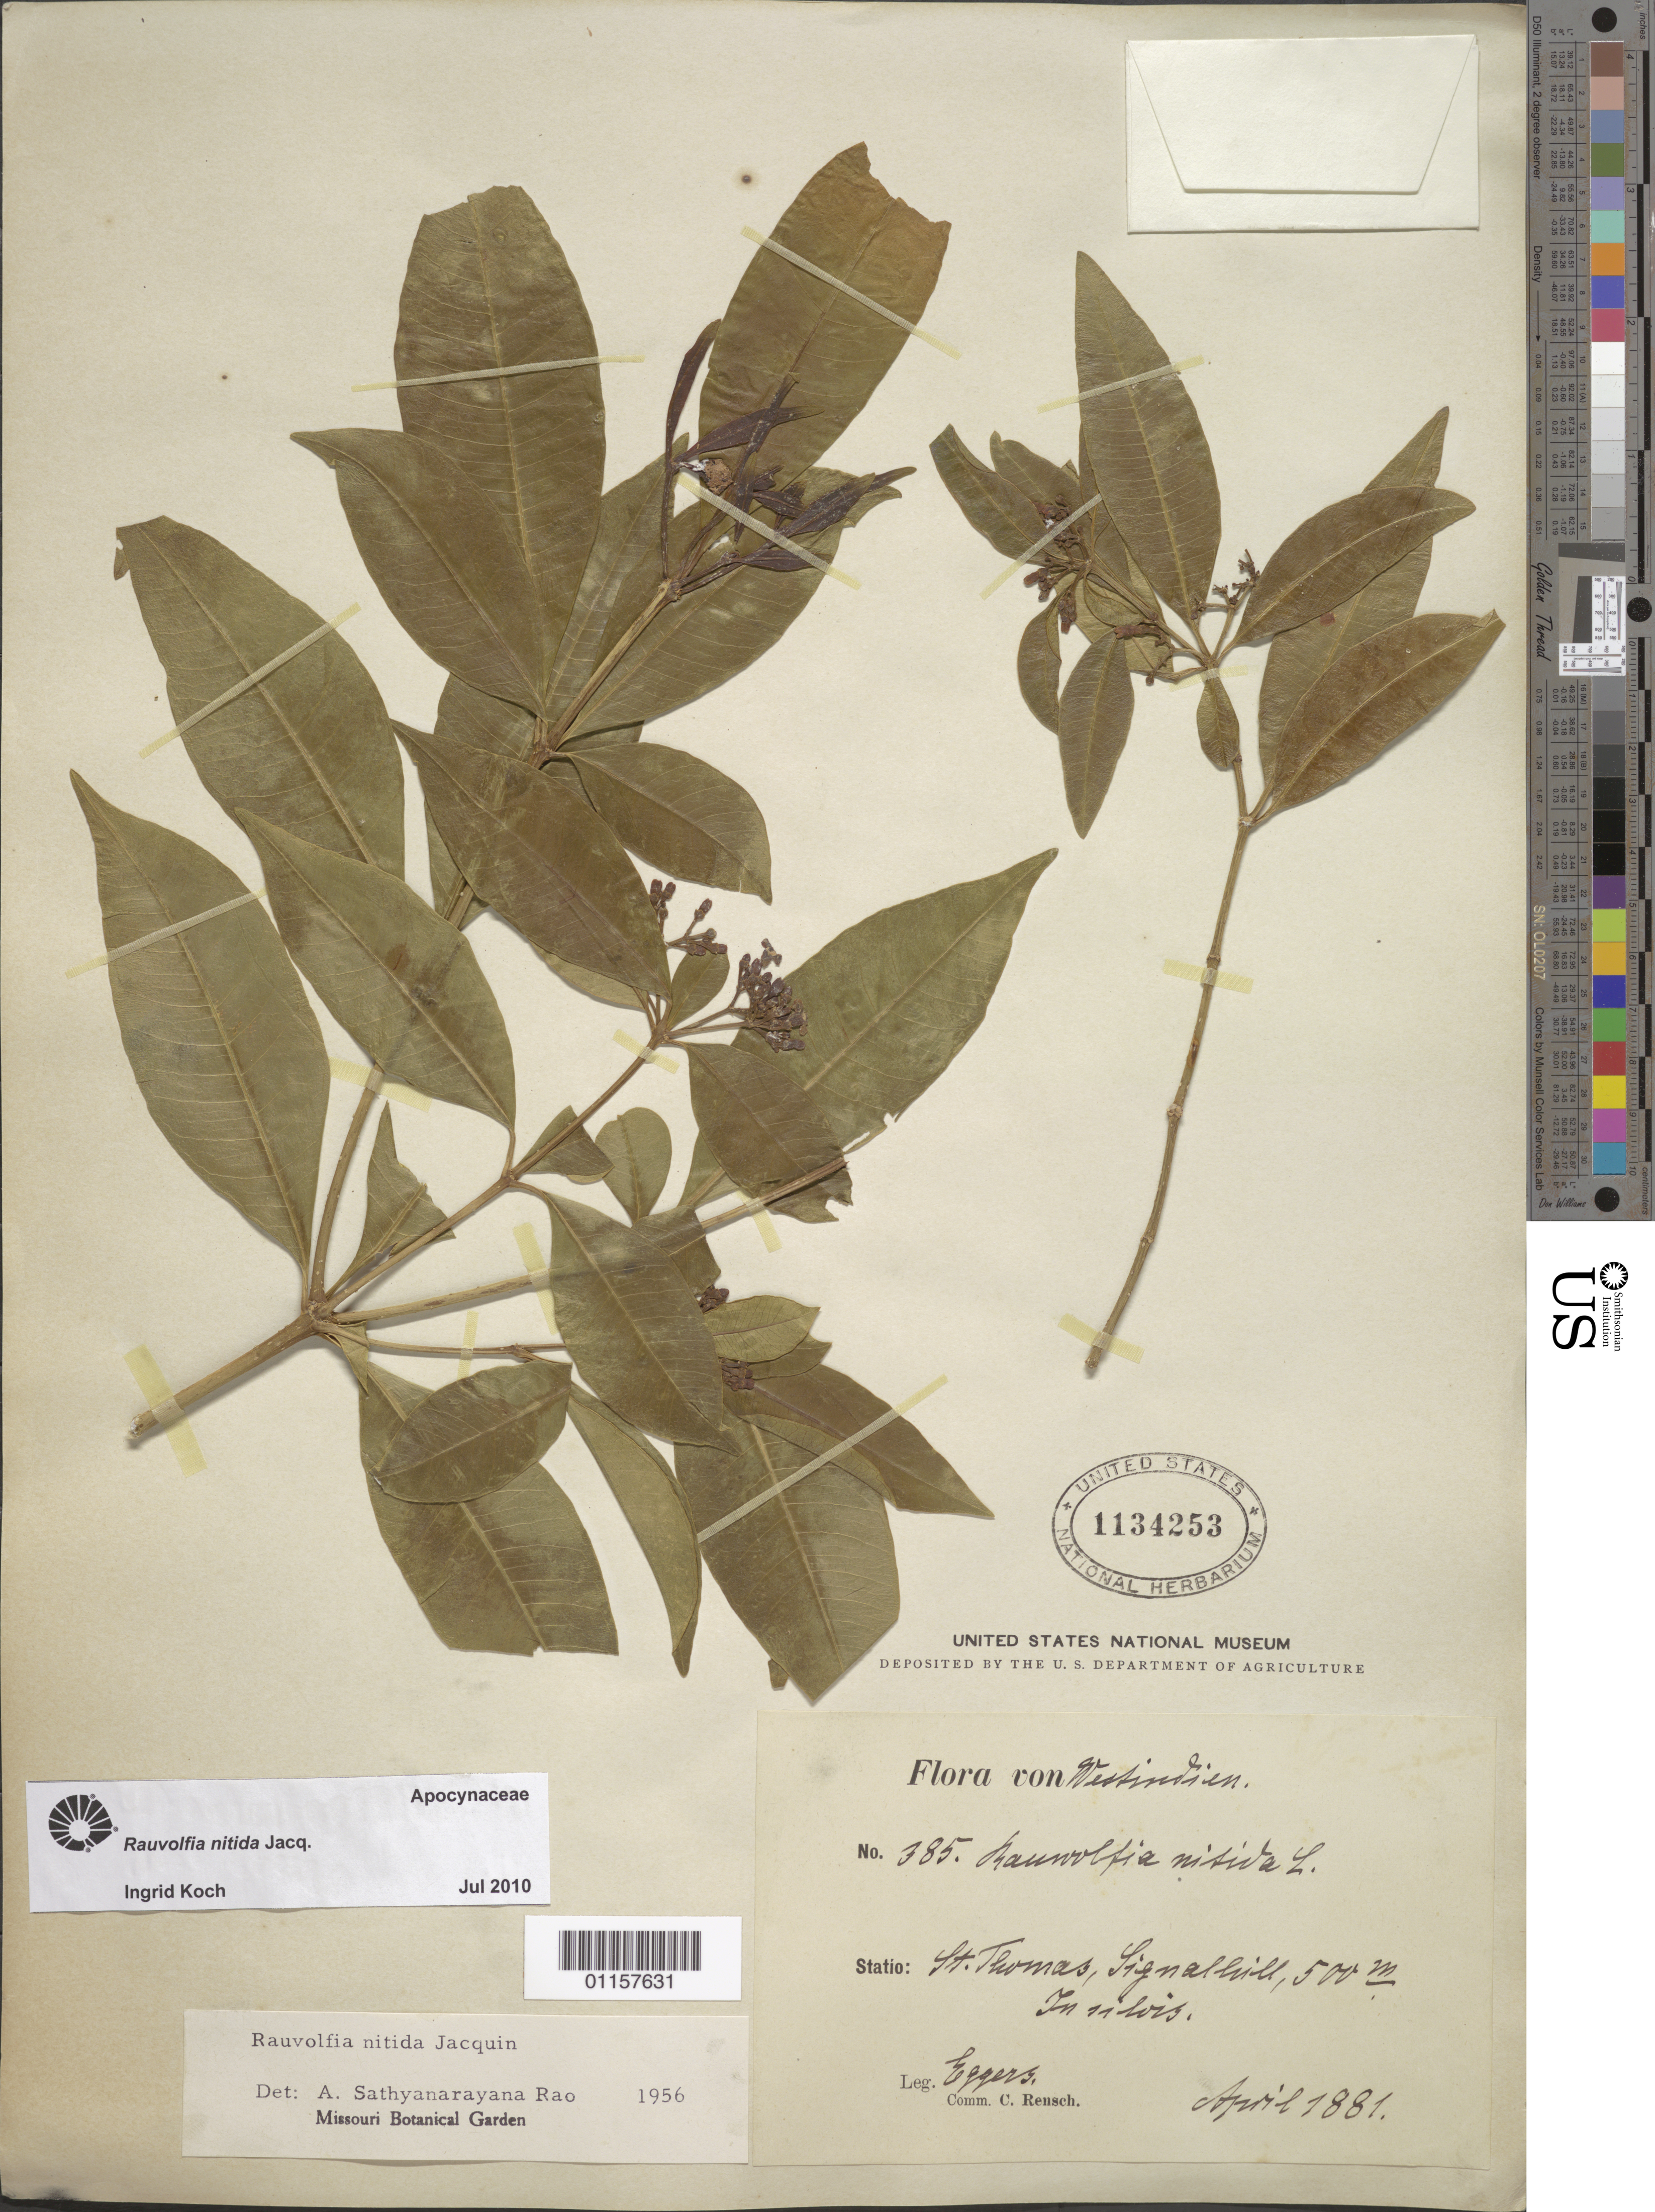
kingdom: Plantae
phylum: Tracheophyta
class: Magnoliopsida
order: Gentianales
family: Apocynaceae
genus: Rauvolfia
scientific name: Rauvolfia nitida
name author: Jacq.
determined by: Koch, I.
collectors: H. F. A. von Eggers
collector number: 385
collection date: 1881-04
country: U.S. Virgin Islands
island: St. Thomas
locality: Signal Hill.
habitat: In silvis.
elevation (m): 500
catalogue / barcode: US 1134253